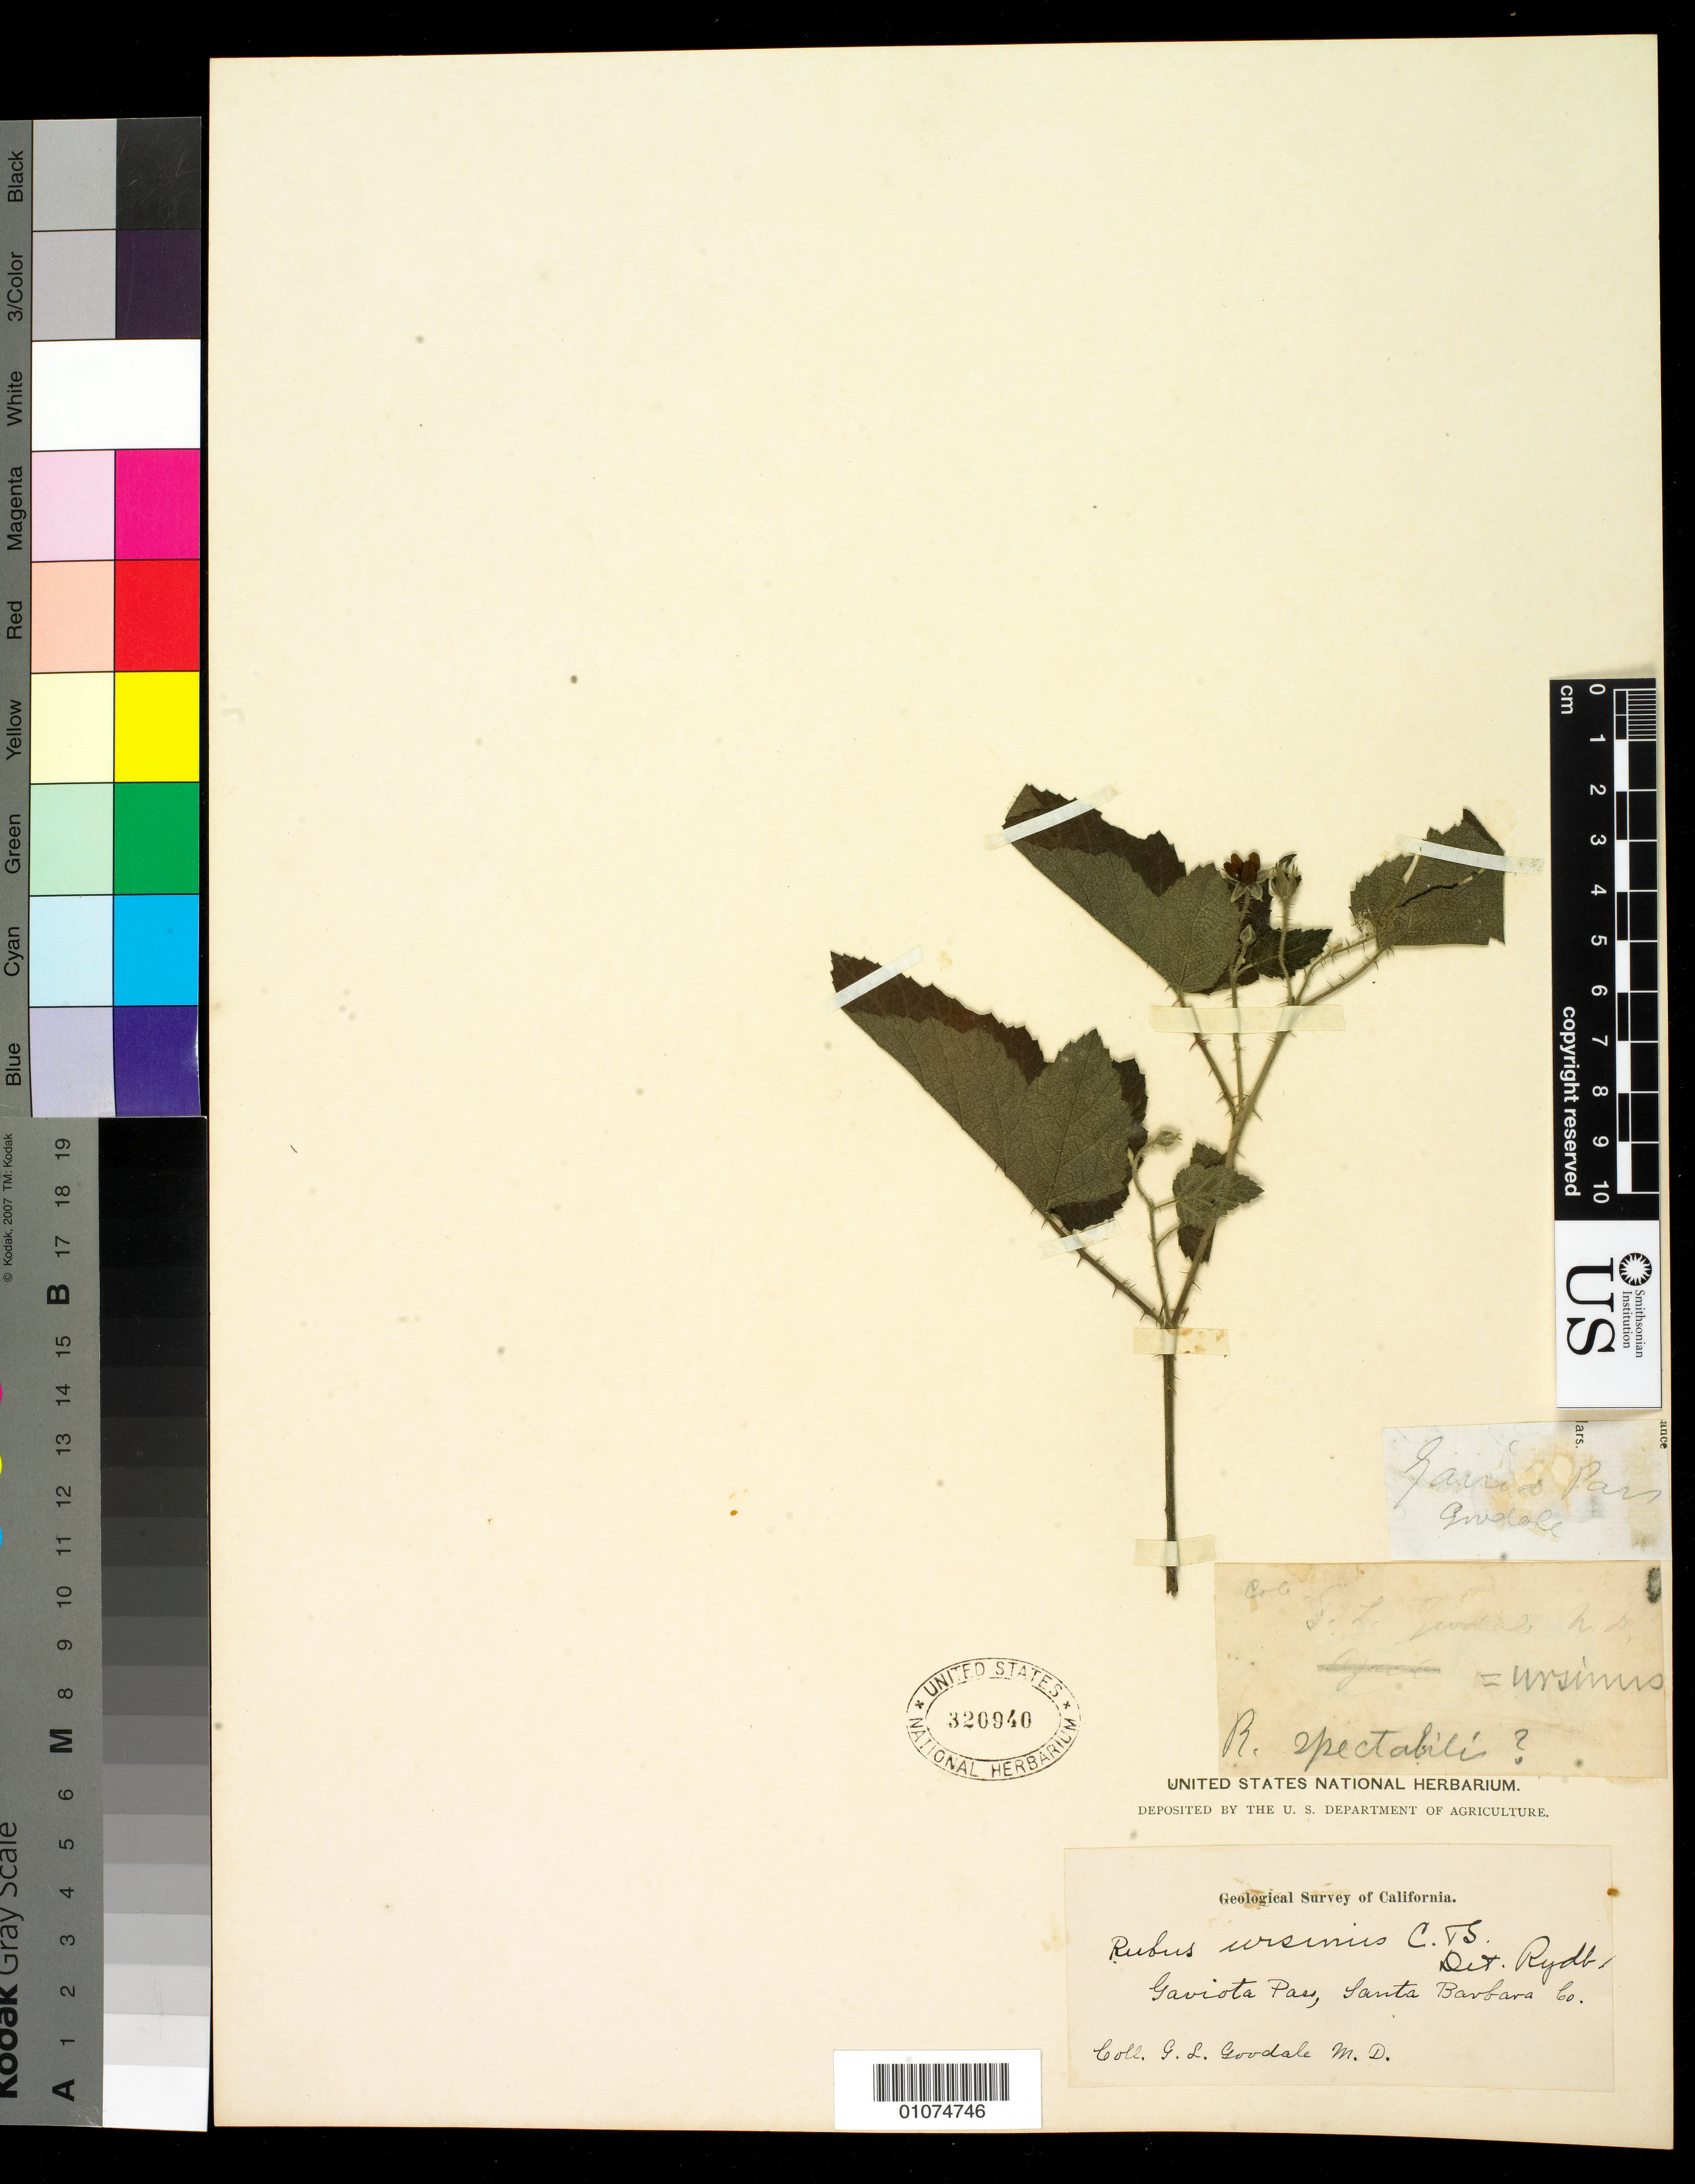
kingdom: Plantae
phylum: Tracheophyta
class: Magnoliopsida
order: Rosales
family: Rosaceae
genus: Rubus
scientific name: Rubus ursinus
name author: (Schltdl.) Cham.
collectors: G. L. Goodale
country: United States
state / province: California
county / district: Santa Barbara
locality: Gaviota Pass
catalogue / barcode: US 320940